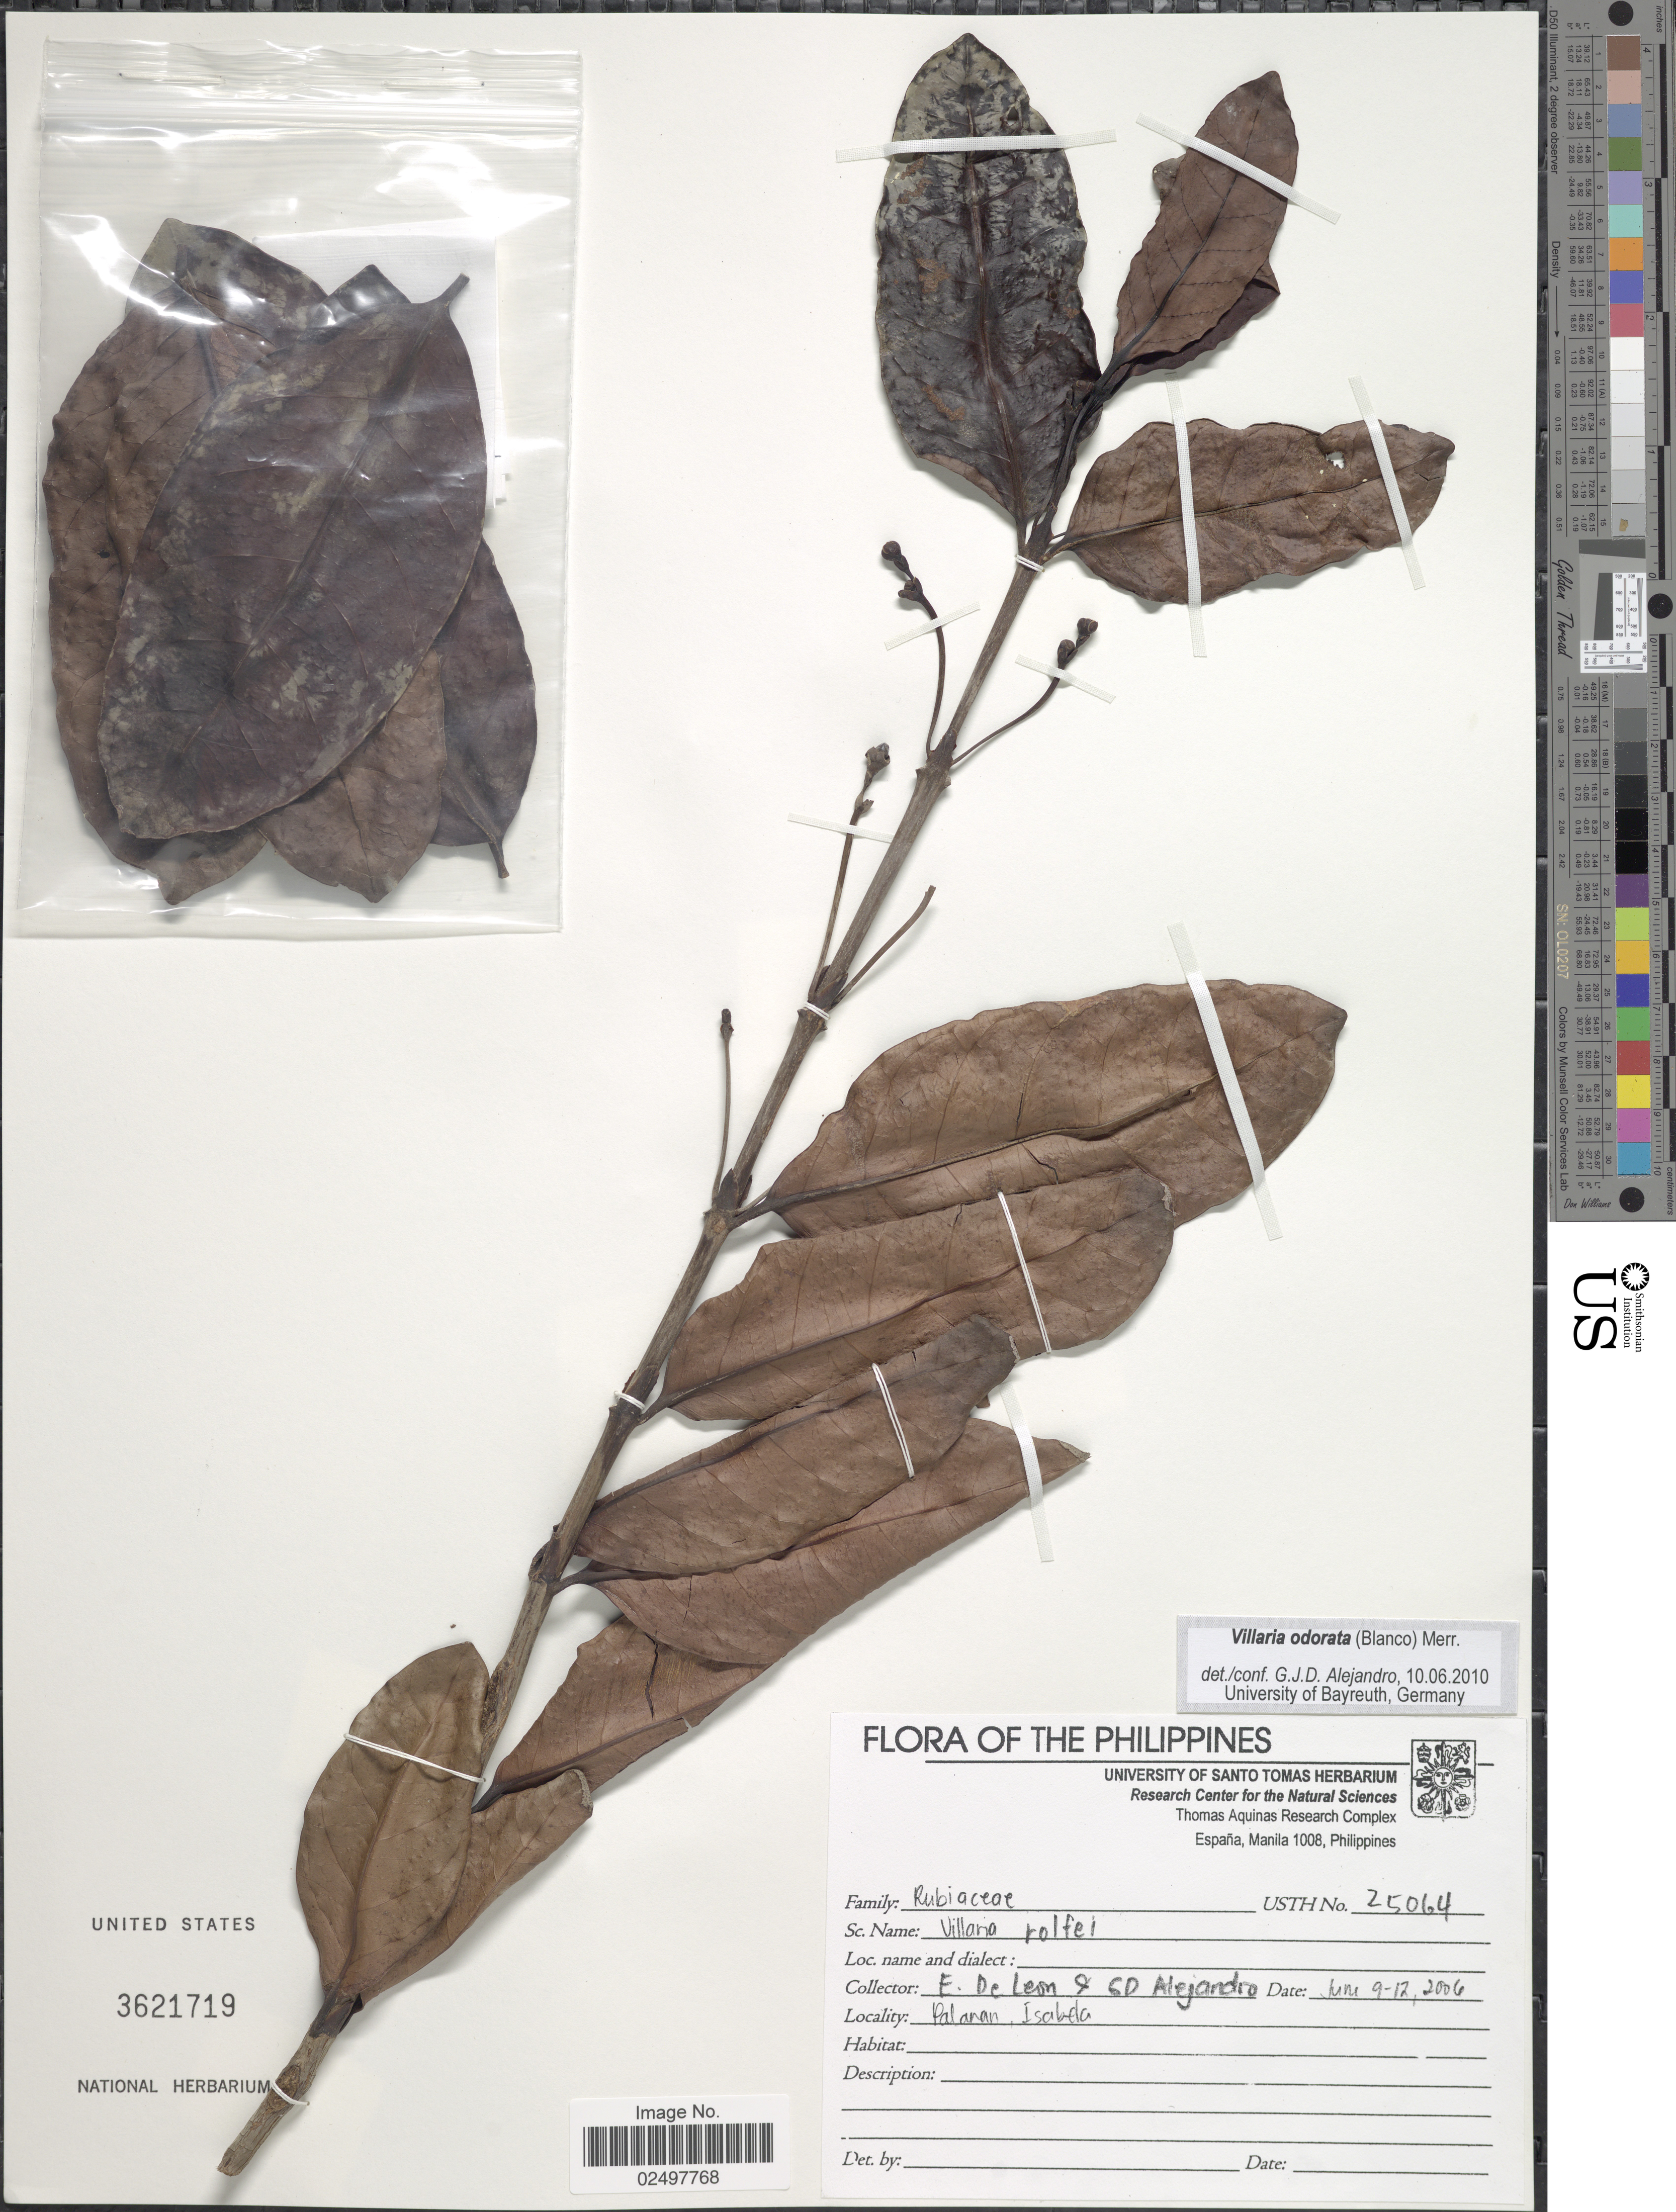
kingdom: Plantae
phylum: Tracheophyta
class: Magnoliopsida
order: Gentianales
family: Rubiaceae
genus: Villaria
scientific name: Villaria odorata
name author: (Blanco) Merr.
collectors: E. de Leon & G. J. D. Alejandro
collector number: USTH25064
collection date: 2006-06-09/2006-06-12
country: Philippines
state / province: Mimaropa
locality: Palawan, Isabela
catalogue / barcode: US 3621719